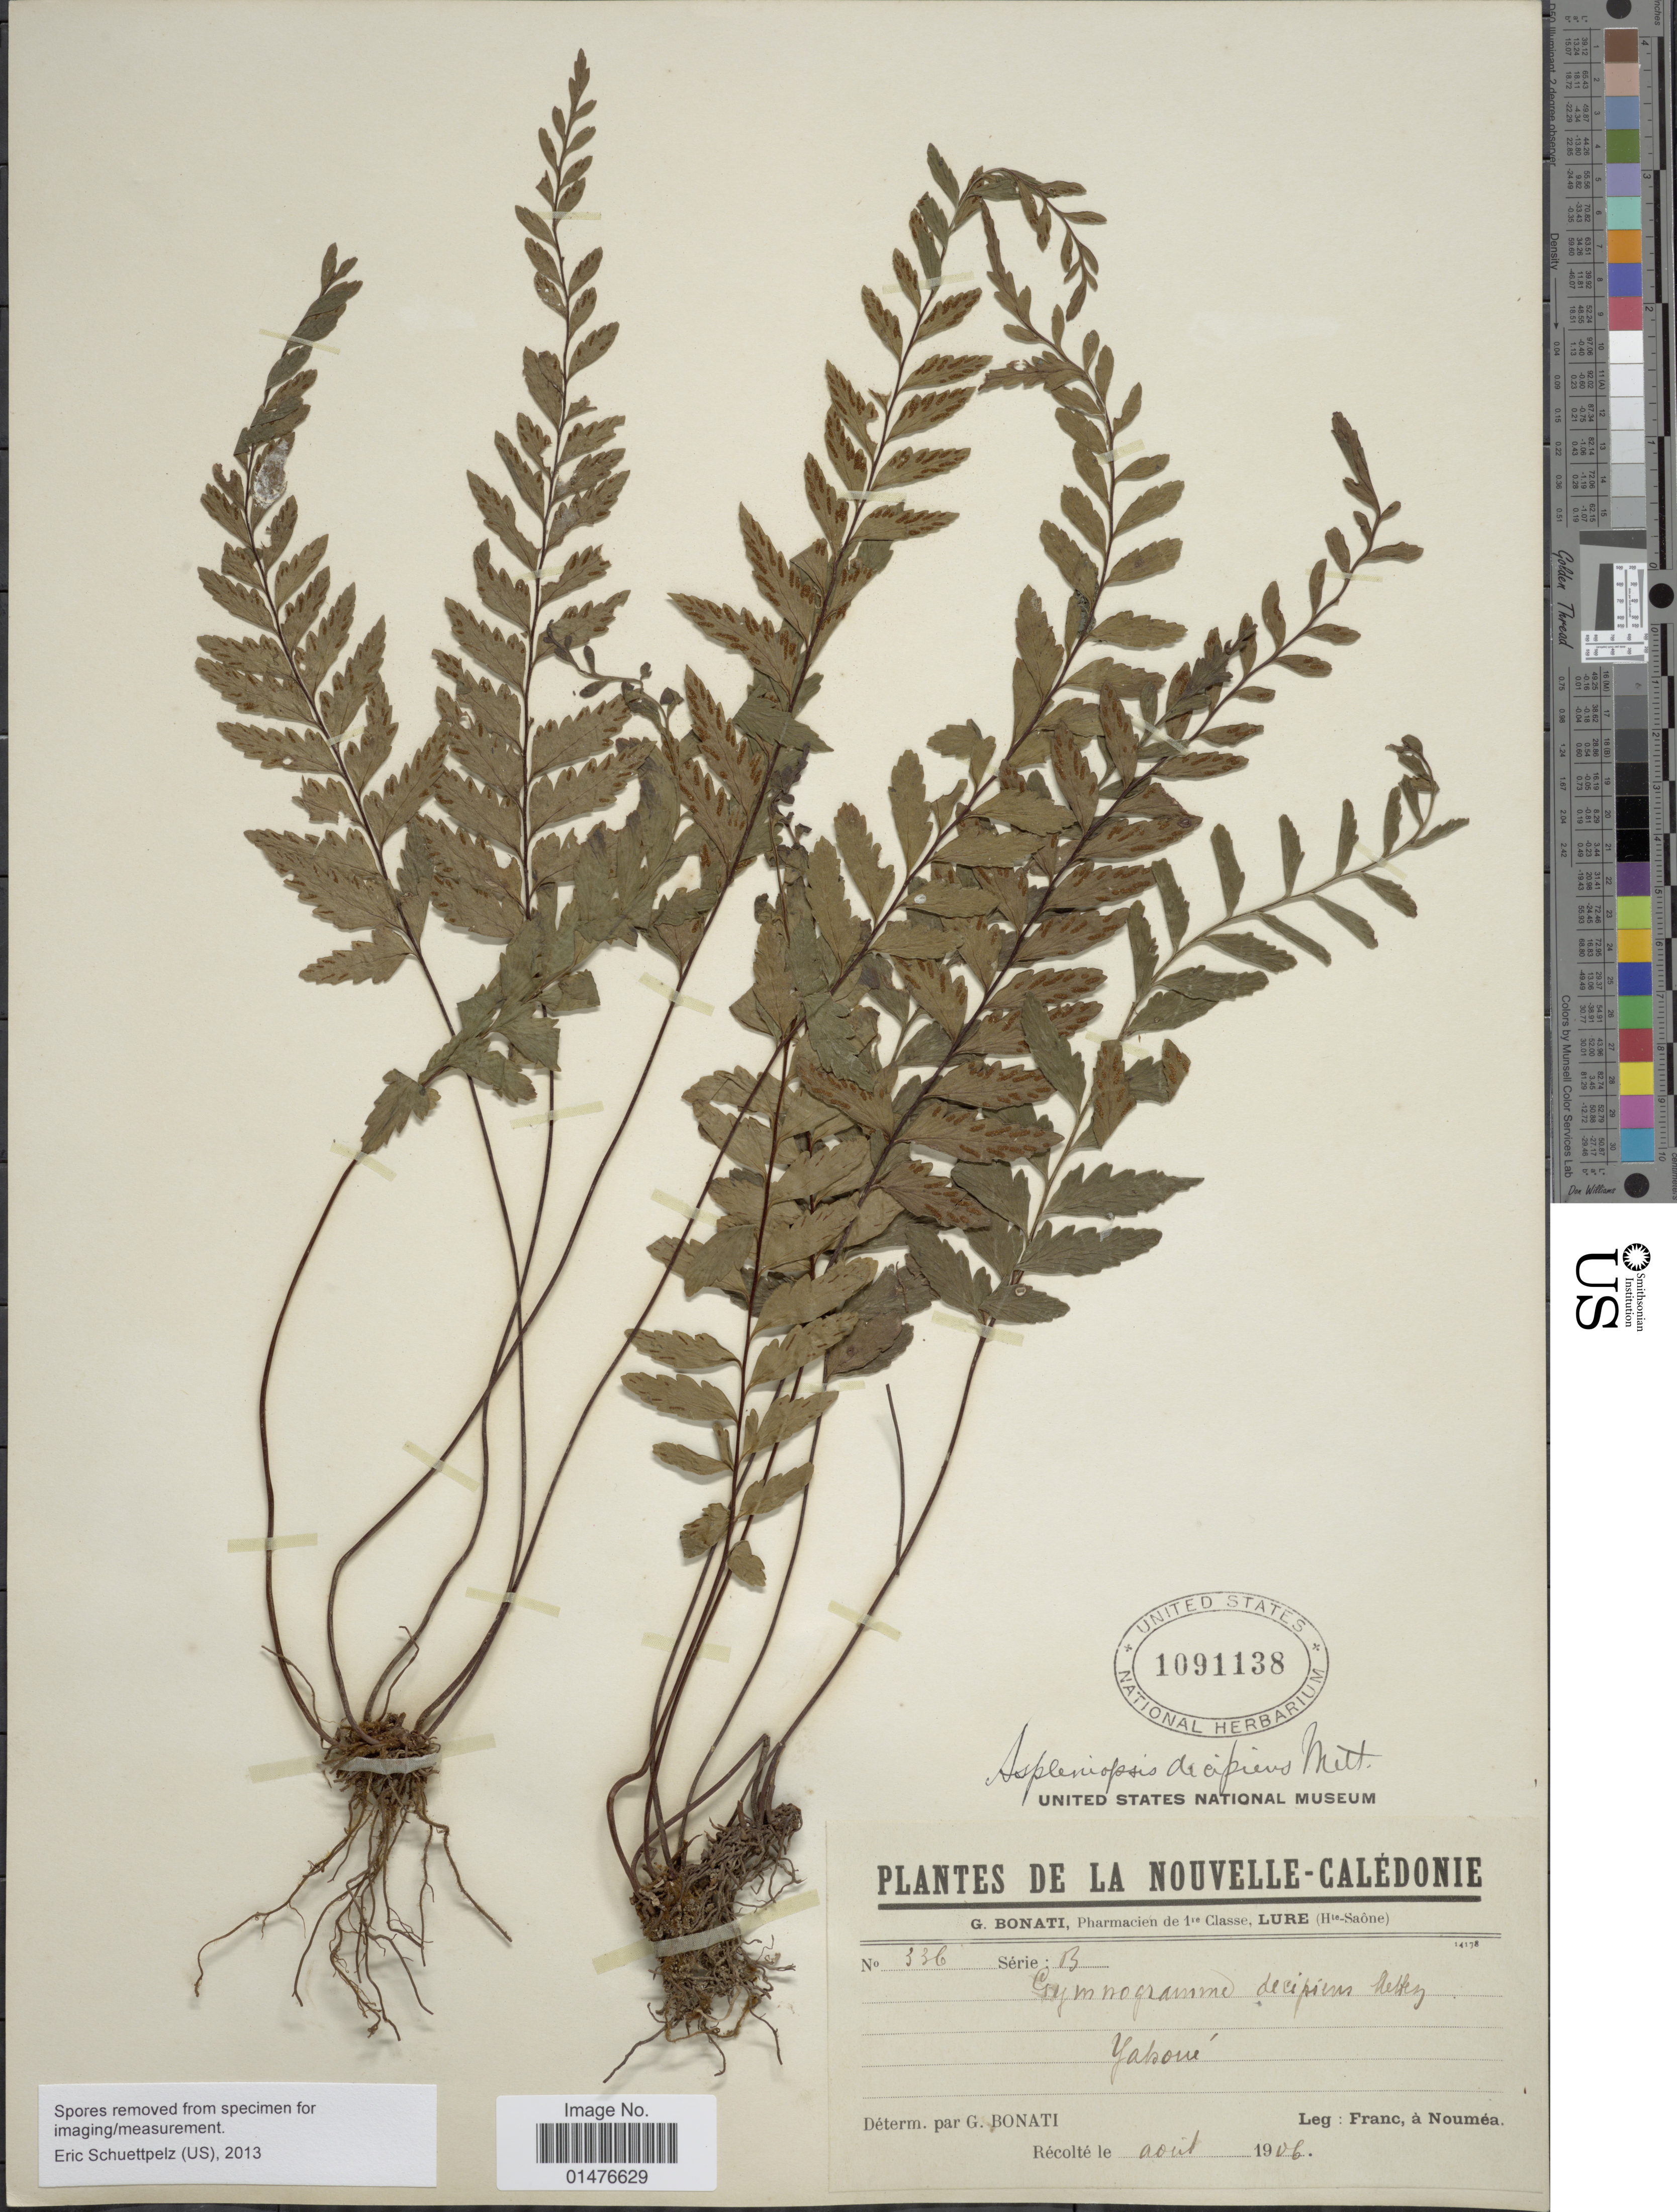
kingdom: Plantae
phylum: Tracheophyta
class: Polypodiopsida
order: Polypodiales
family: Pteridaceae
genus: Austrogramme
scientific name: Austrogramme decipiens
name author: (Mett.) Hennipman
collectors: Franc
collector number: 336 Série B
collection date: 1906-08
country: New Caledonia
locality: La Nouvelle - Calédonie. Yaboué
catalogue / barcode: US 1091138